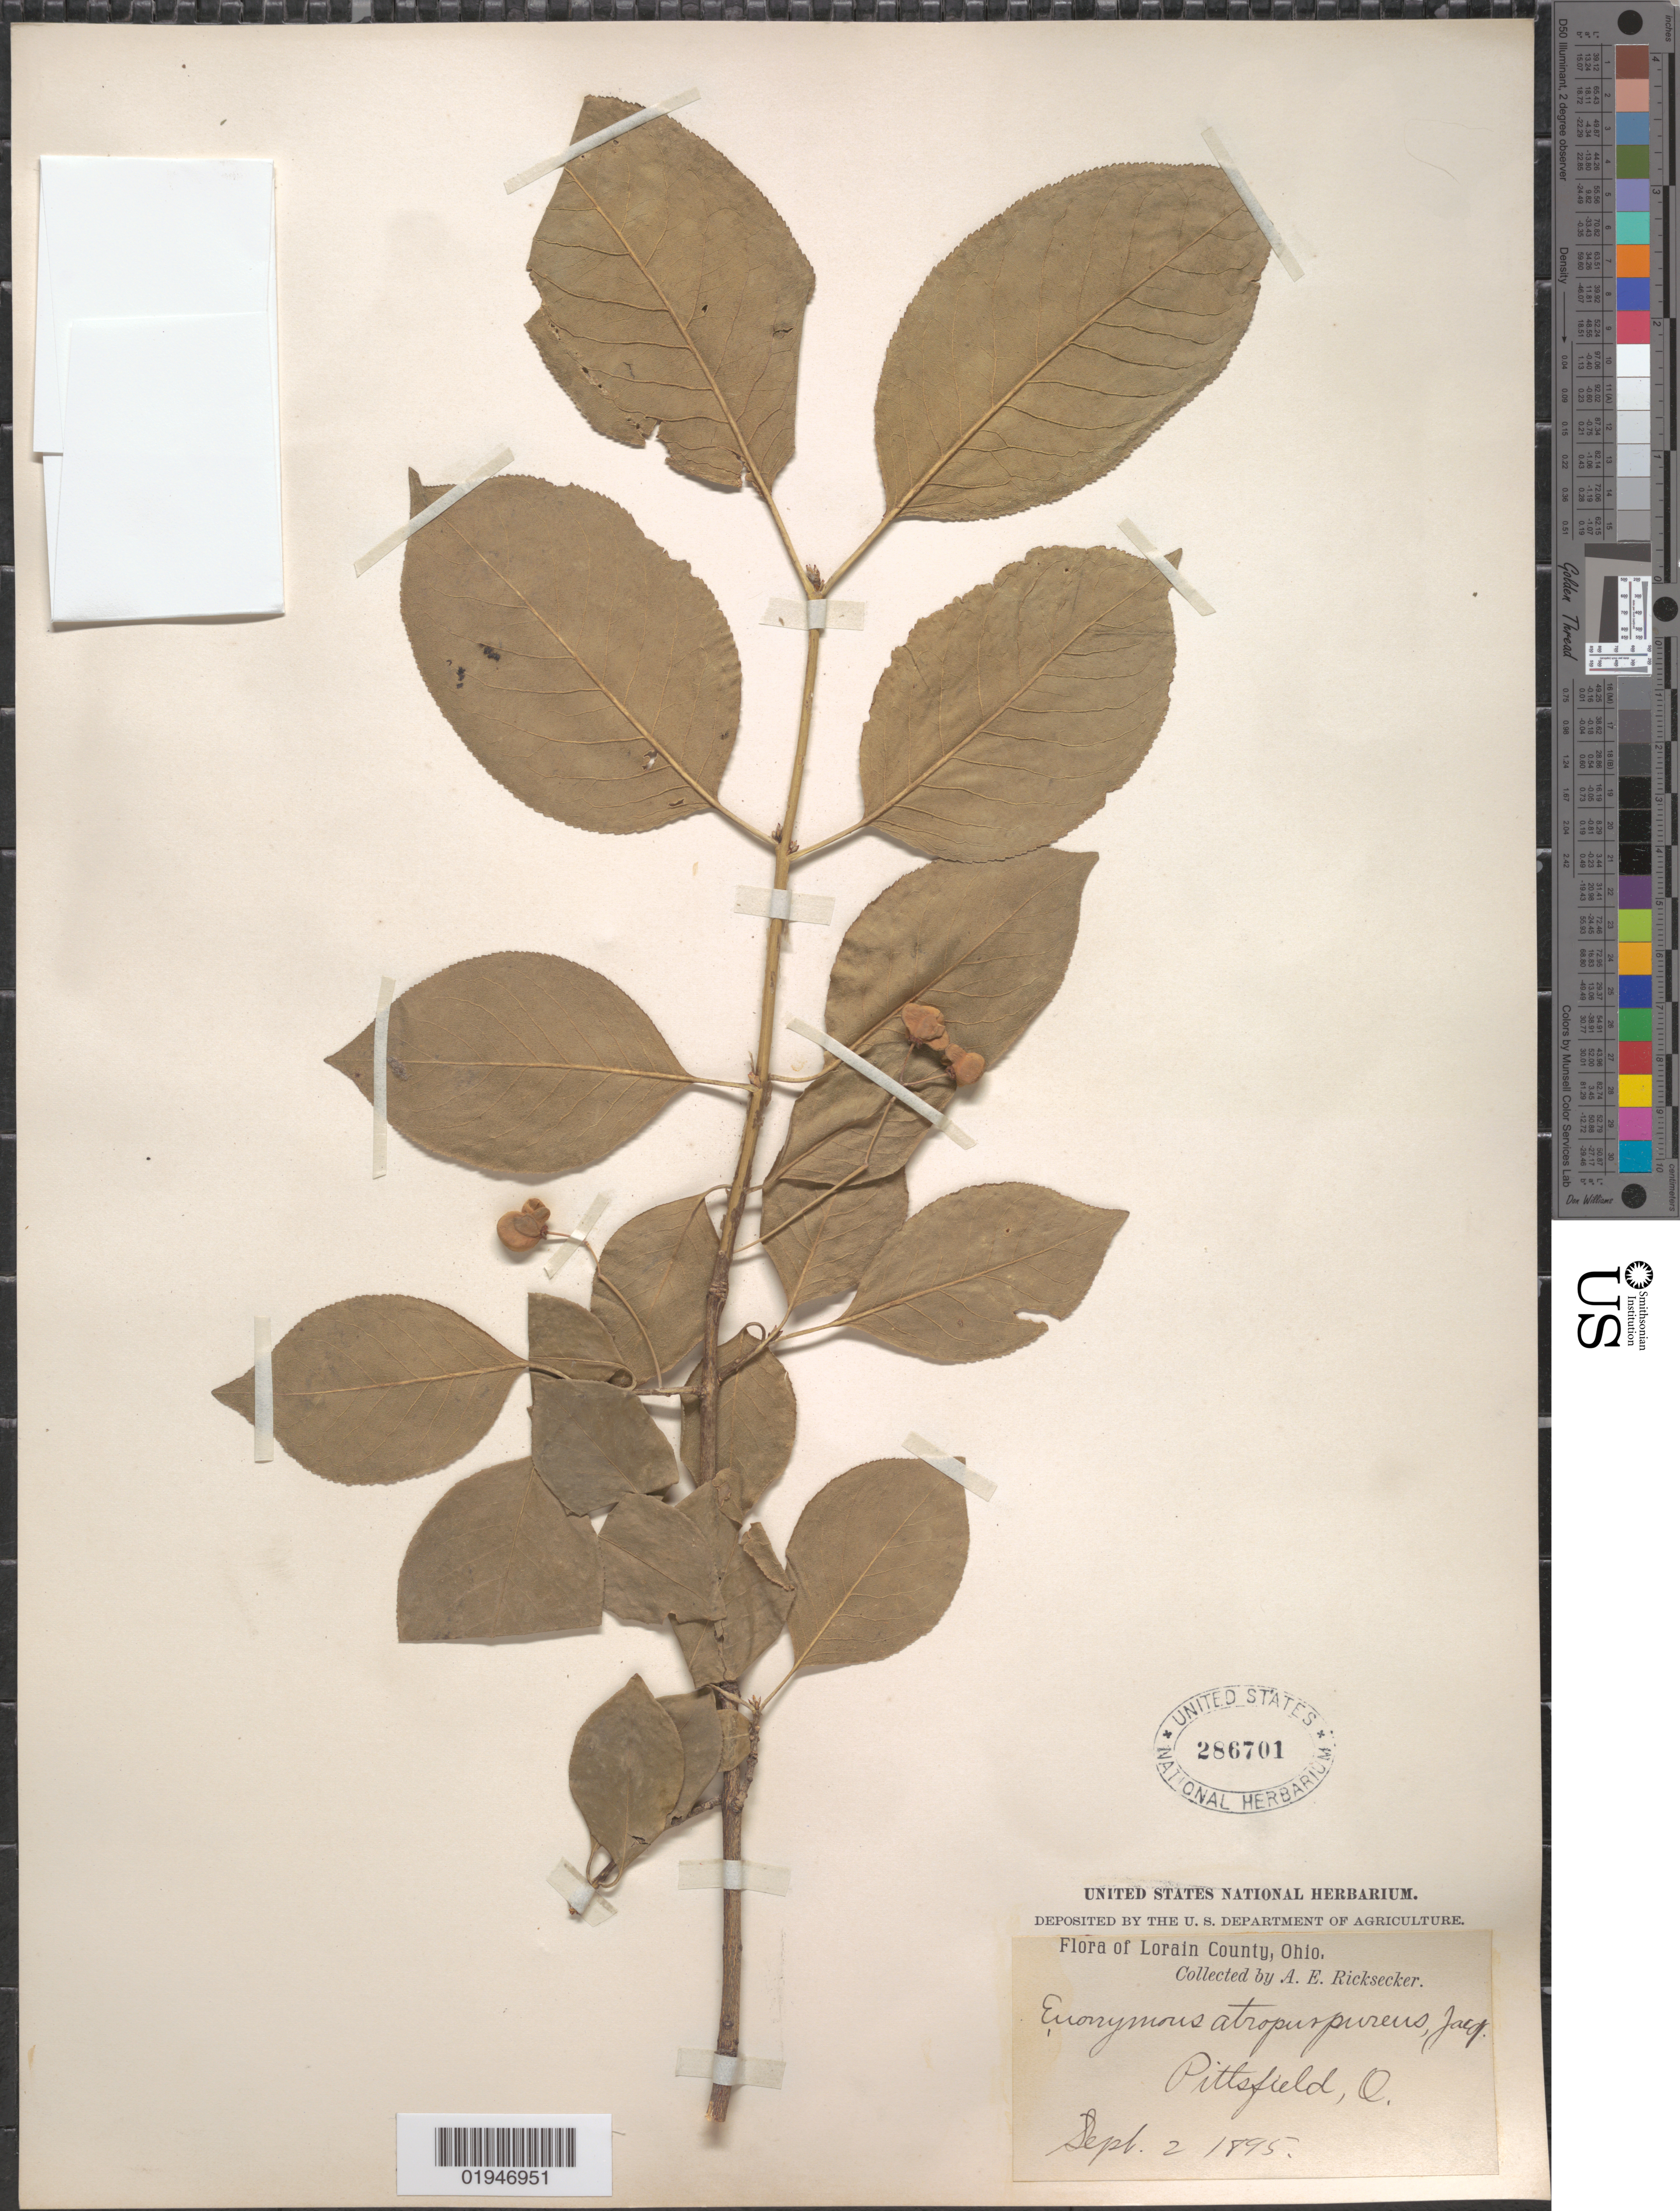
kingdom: Plantae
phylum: Tracheophyta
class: Magnoliopsida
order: Celastrales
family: Celastraceae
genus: Euonymus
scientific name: Euonymus atropurpureus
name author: Jacq.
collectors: A. E. Ricksecker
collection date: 1895-09-02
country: United States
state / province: Ohio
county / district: Lorain County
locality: Pittsfield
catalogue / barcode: US 286701